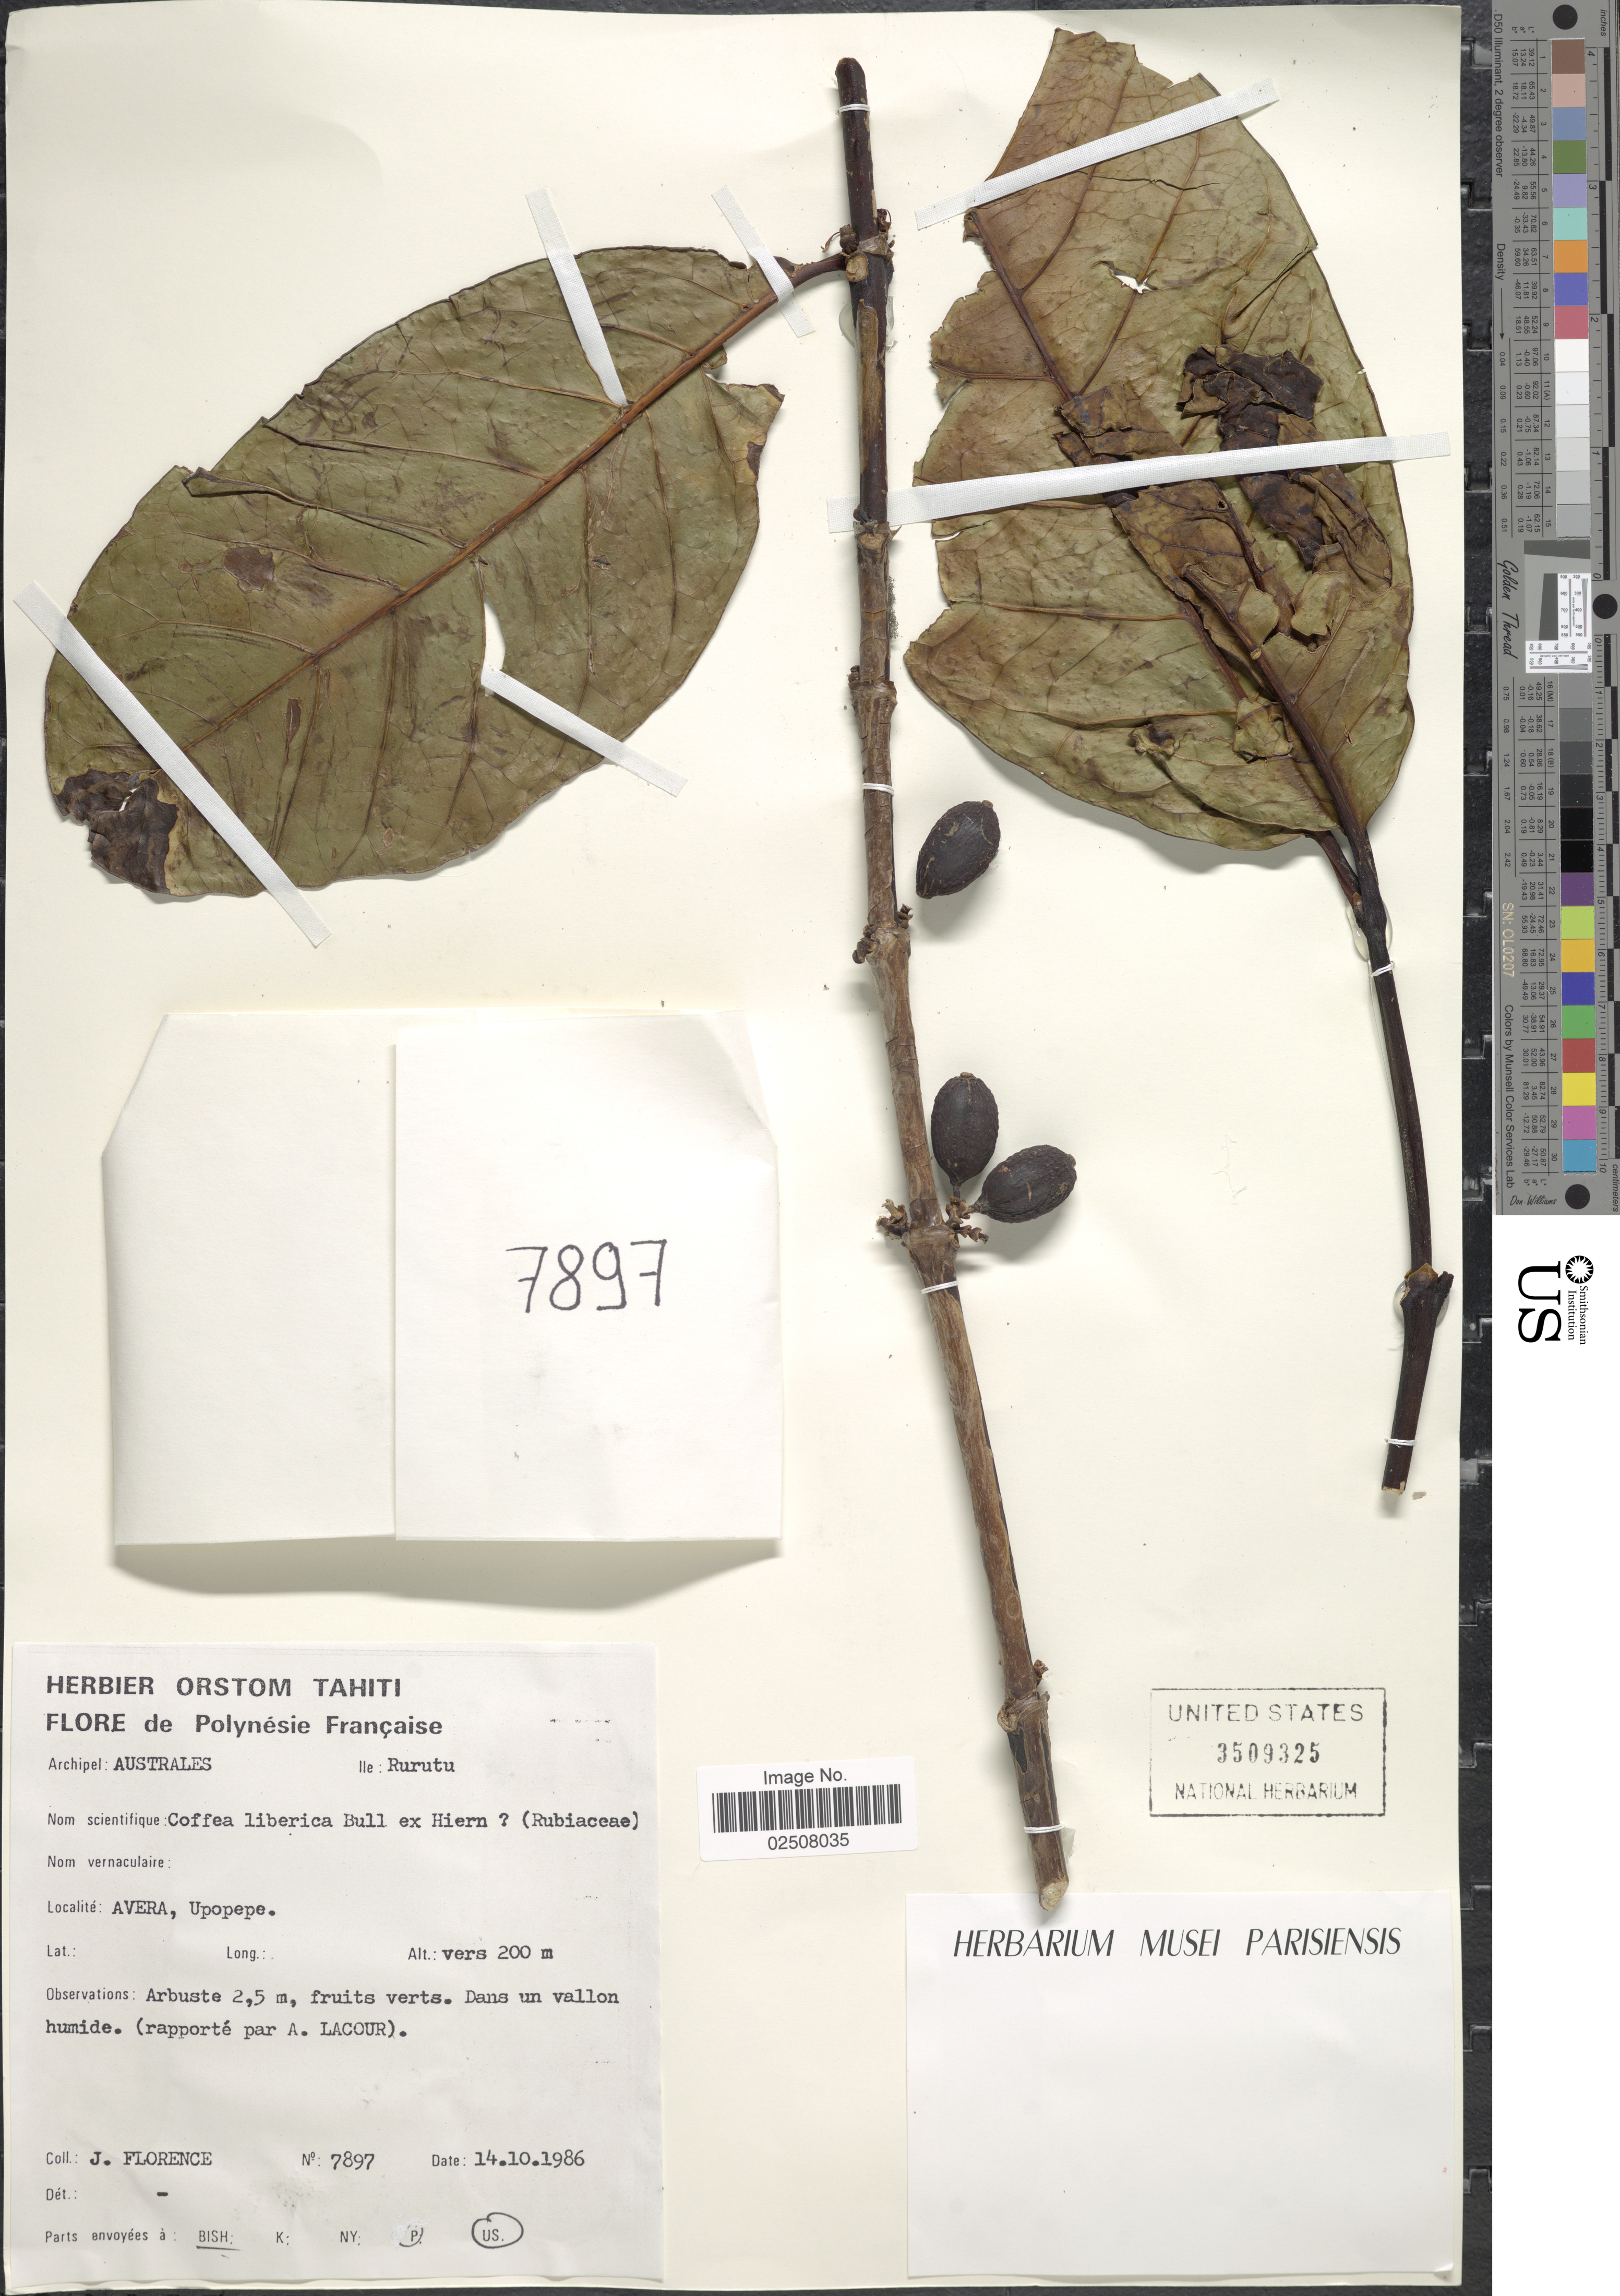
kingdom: Plantae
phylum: Tracheophyta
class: Magnoliopsida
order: Gentianales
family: Rubiaceae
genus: Coffea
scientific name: Coffea liberica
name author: Hiern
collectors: J. Florence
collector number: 7897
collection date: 1986-10-14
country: French Polynesia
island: Rurutu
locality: Polynésie Française, Archipel: Australes, Ile: Rurutu, Avera, Upopepe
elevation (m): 200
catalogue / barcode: US 3509325